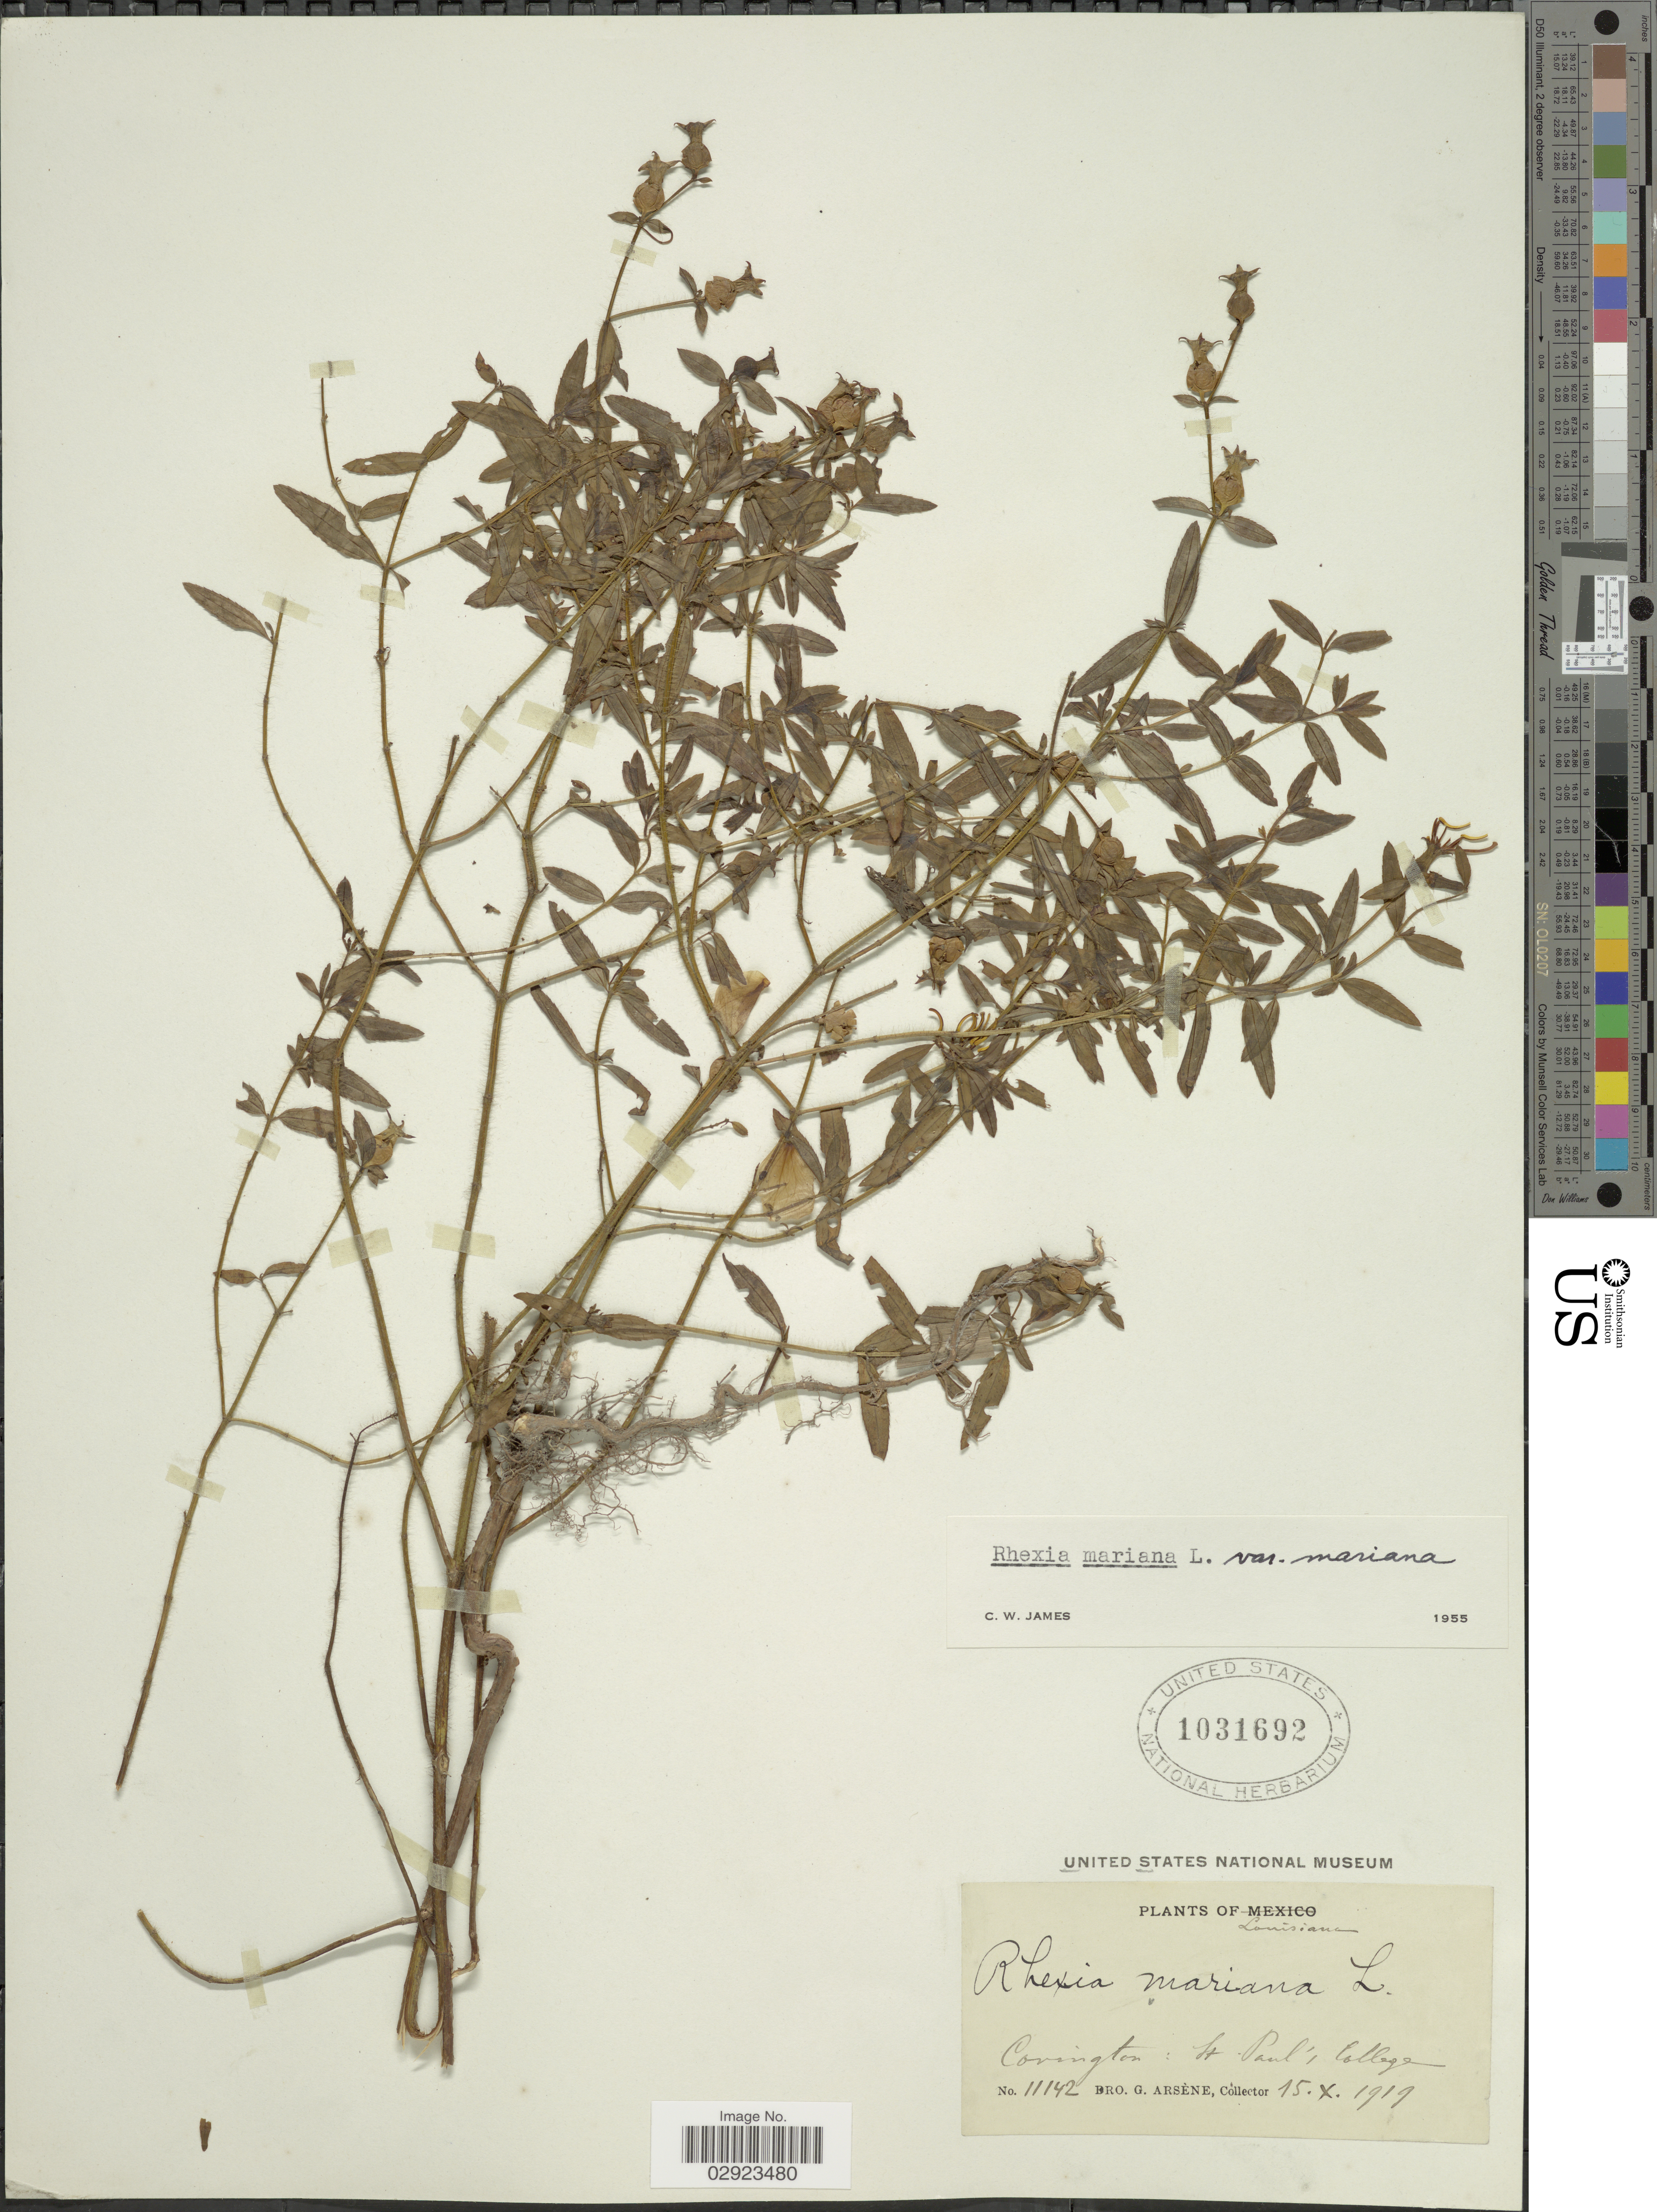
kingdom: Plantae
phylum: Tracheophyta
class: Magnoliopsida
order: Myrtales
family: Melastomataceae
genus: Rhexia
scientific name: Rhexia mariana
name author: L.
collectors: F. Hyacinth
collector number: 11142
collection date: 1919-10-15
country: United States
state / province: Louisiana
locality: Covington: St. Paul's College.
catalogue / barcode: US 1031692